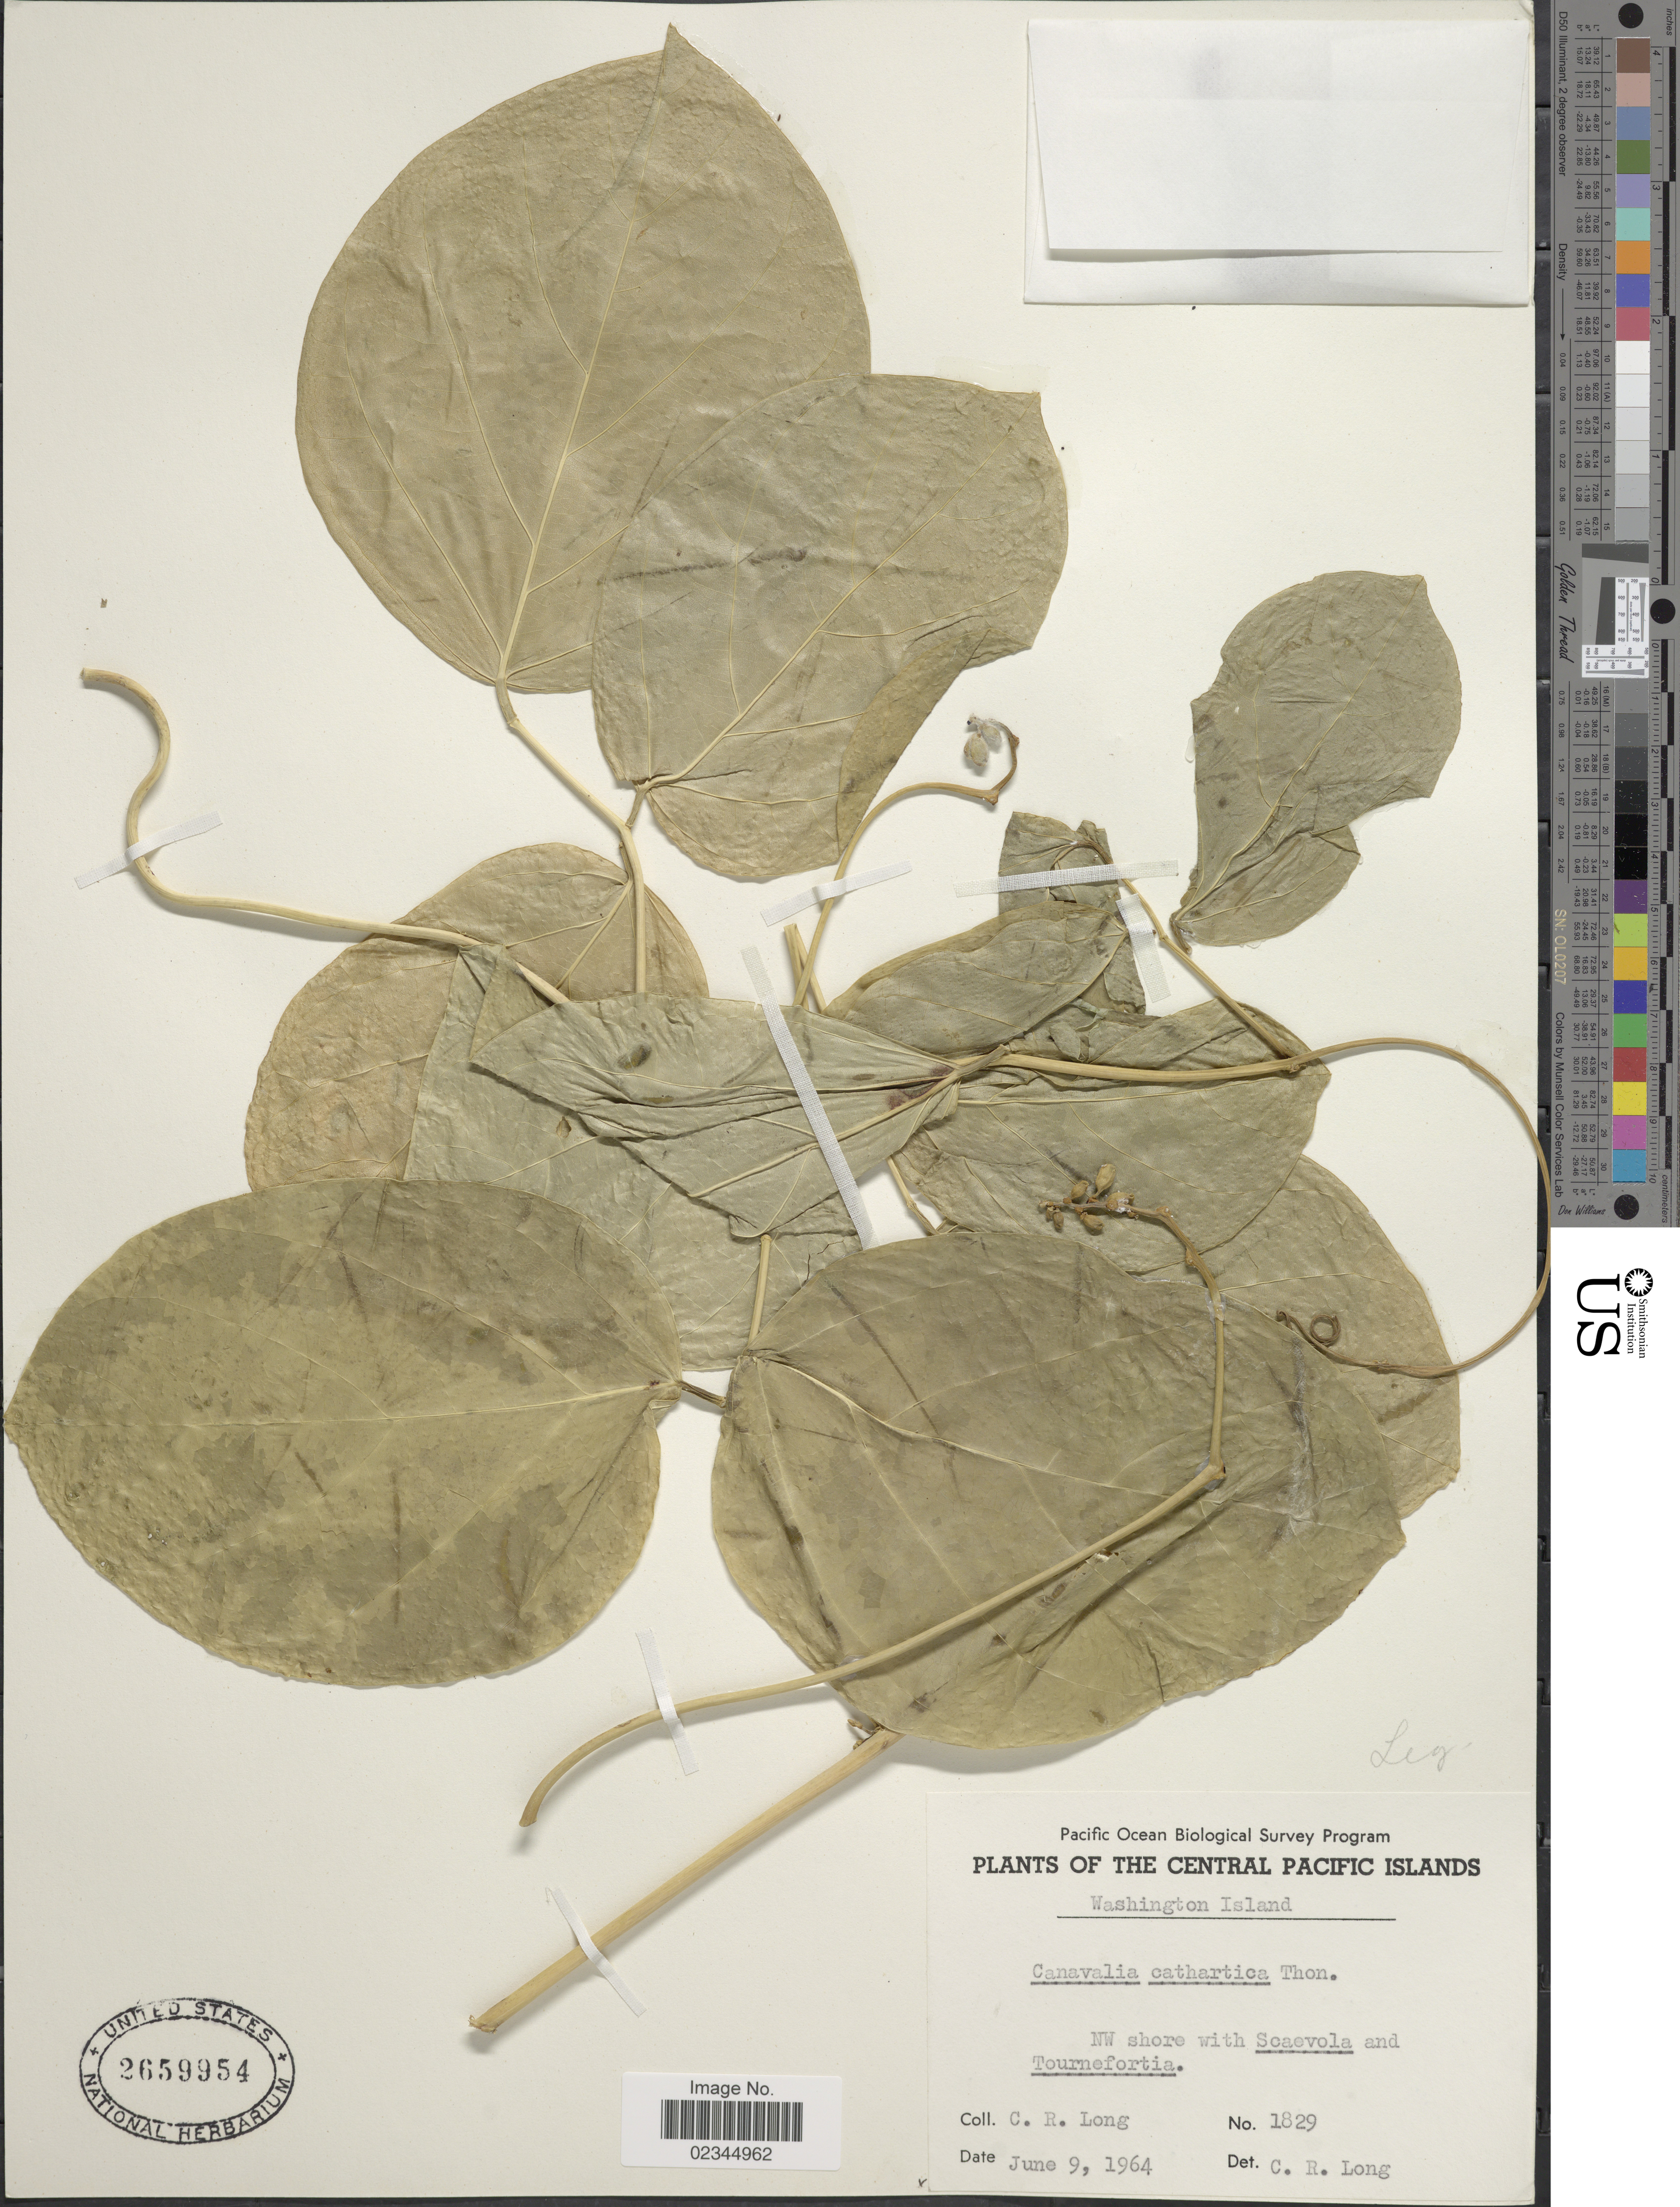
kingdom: Plantae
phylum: Tracheophyta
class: Magnoliopsida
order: Fabales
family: Fabaceae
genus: Canavalia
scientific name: Canavalia cathartica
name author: Thouars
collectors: C. R. Long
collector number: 1829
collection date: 1964-06-09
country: Kiribati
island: Teraina [Washington] I.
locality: The Central Pacific Islands, Washington Island, along NW shore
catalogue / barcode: US 2659954